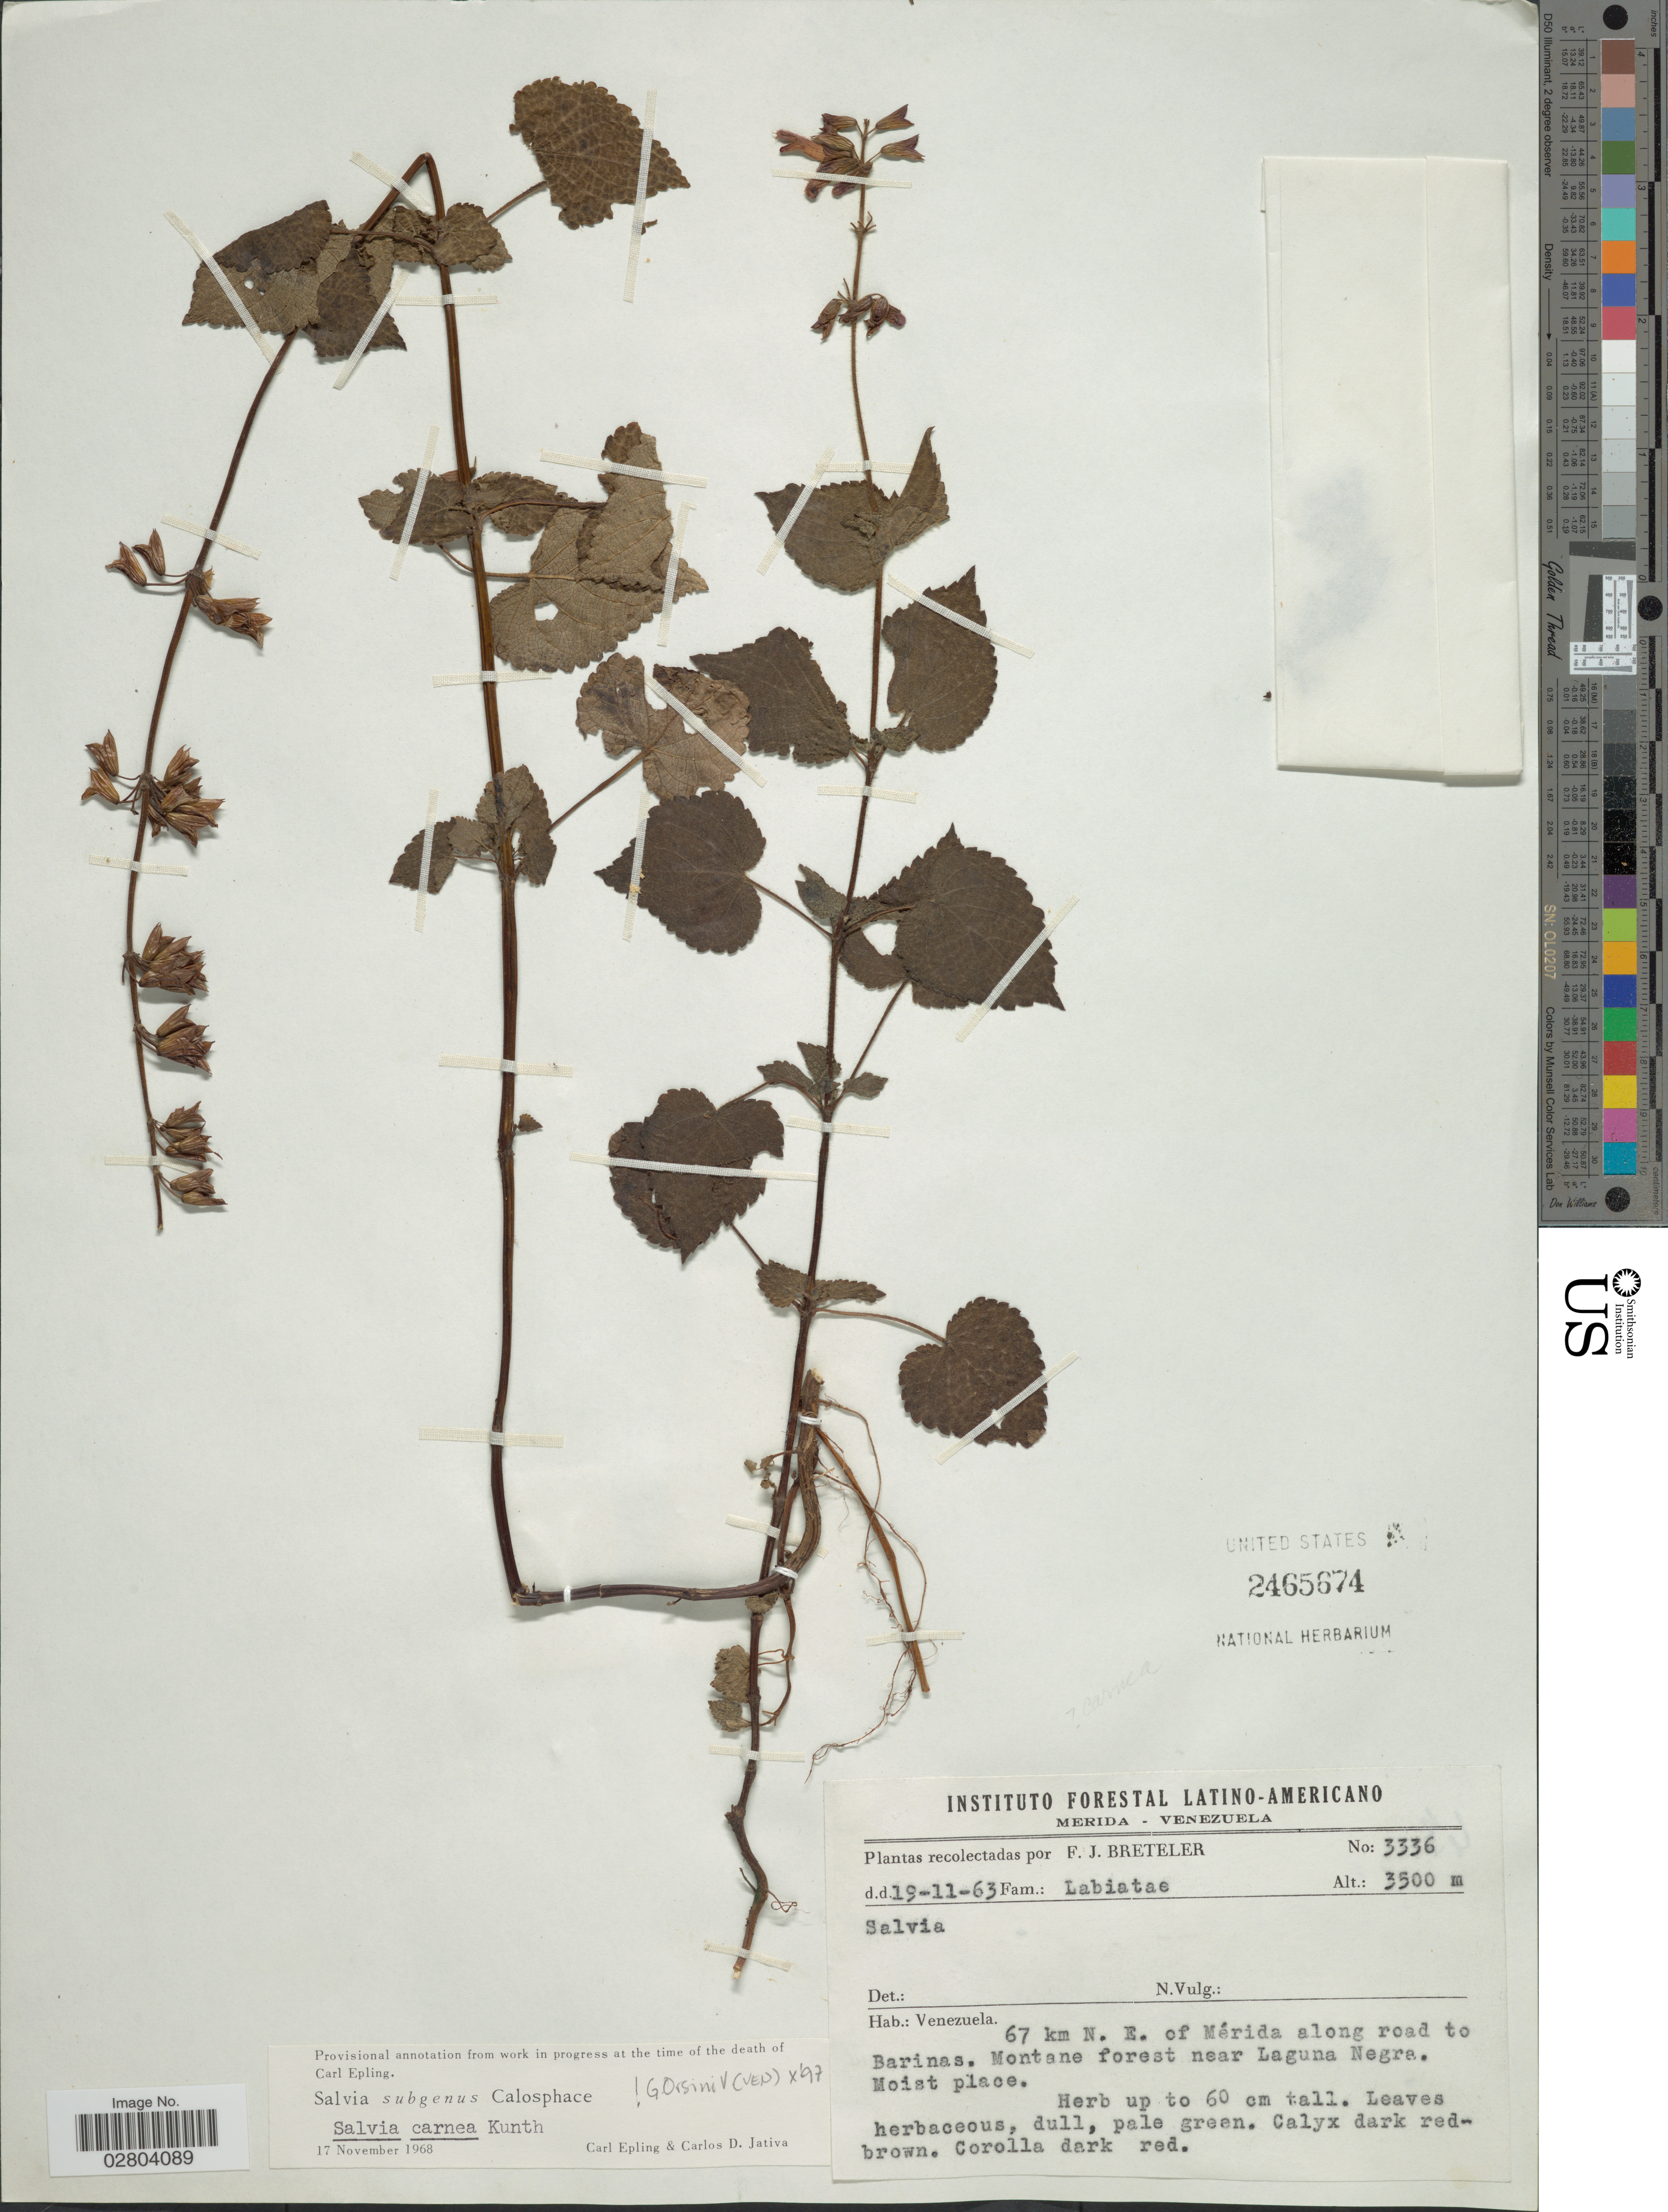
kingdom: Plantae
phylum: Tracheophyta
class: Magnoliopsida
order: Lamiales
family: Lamiaceae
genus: Salvia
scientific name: Salvia carnea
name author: Kunth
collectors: F. J. Breteler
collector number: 3336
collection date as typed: Transcribed d/m/y: 19/11/63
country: Venezuela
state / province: Mérida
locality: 67 km N. E. of Mérida along road to Barinas. Montane forest near Laguna Negra.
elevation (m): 3500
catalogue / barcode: US 2465674